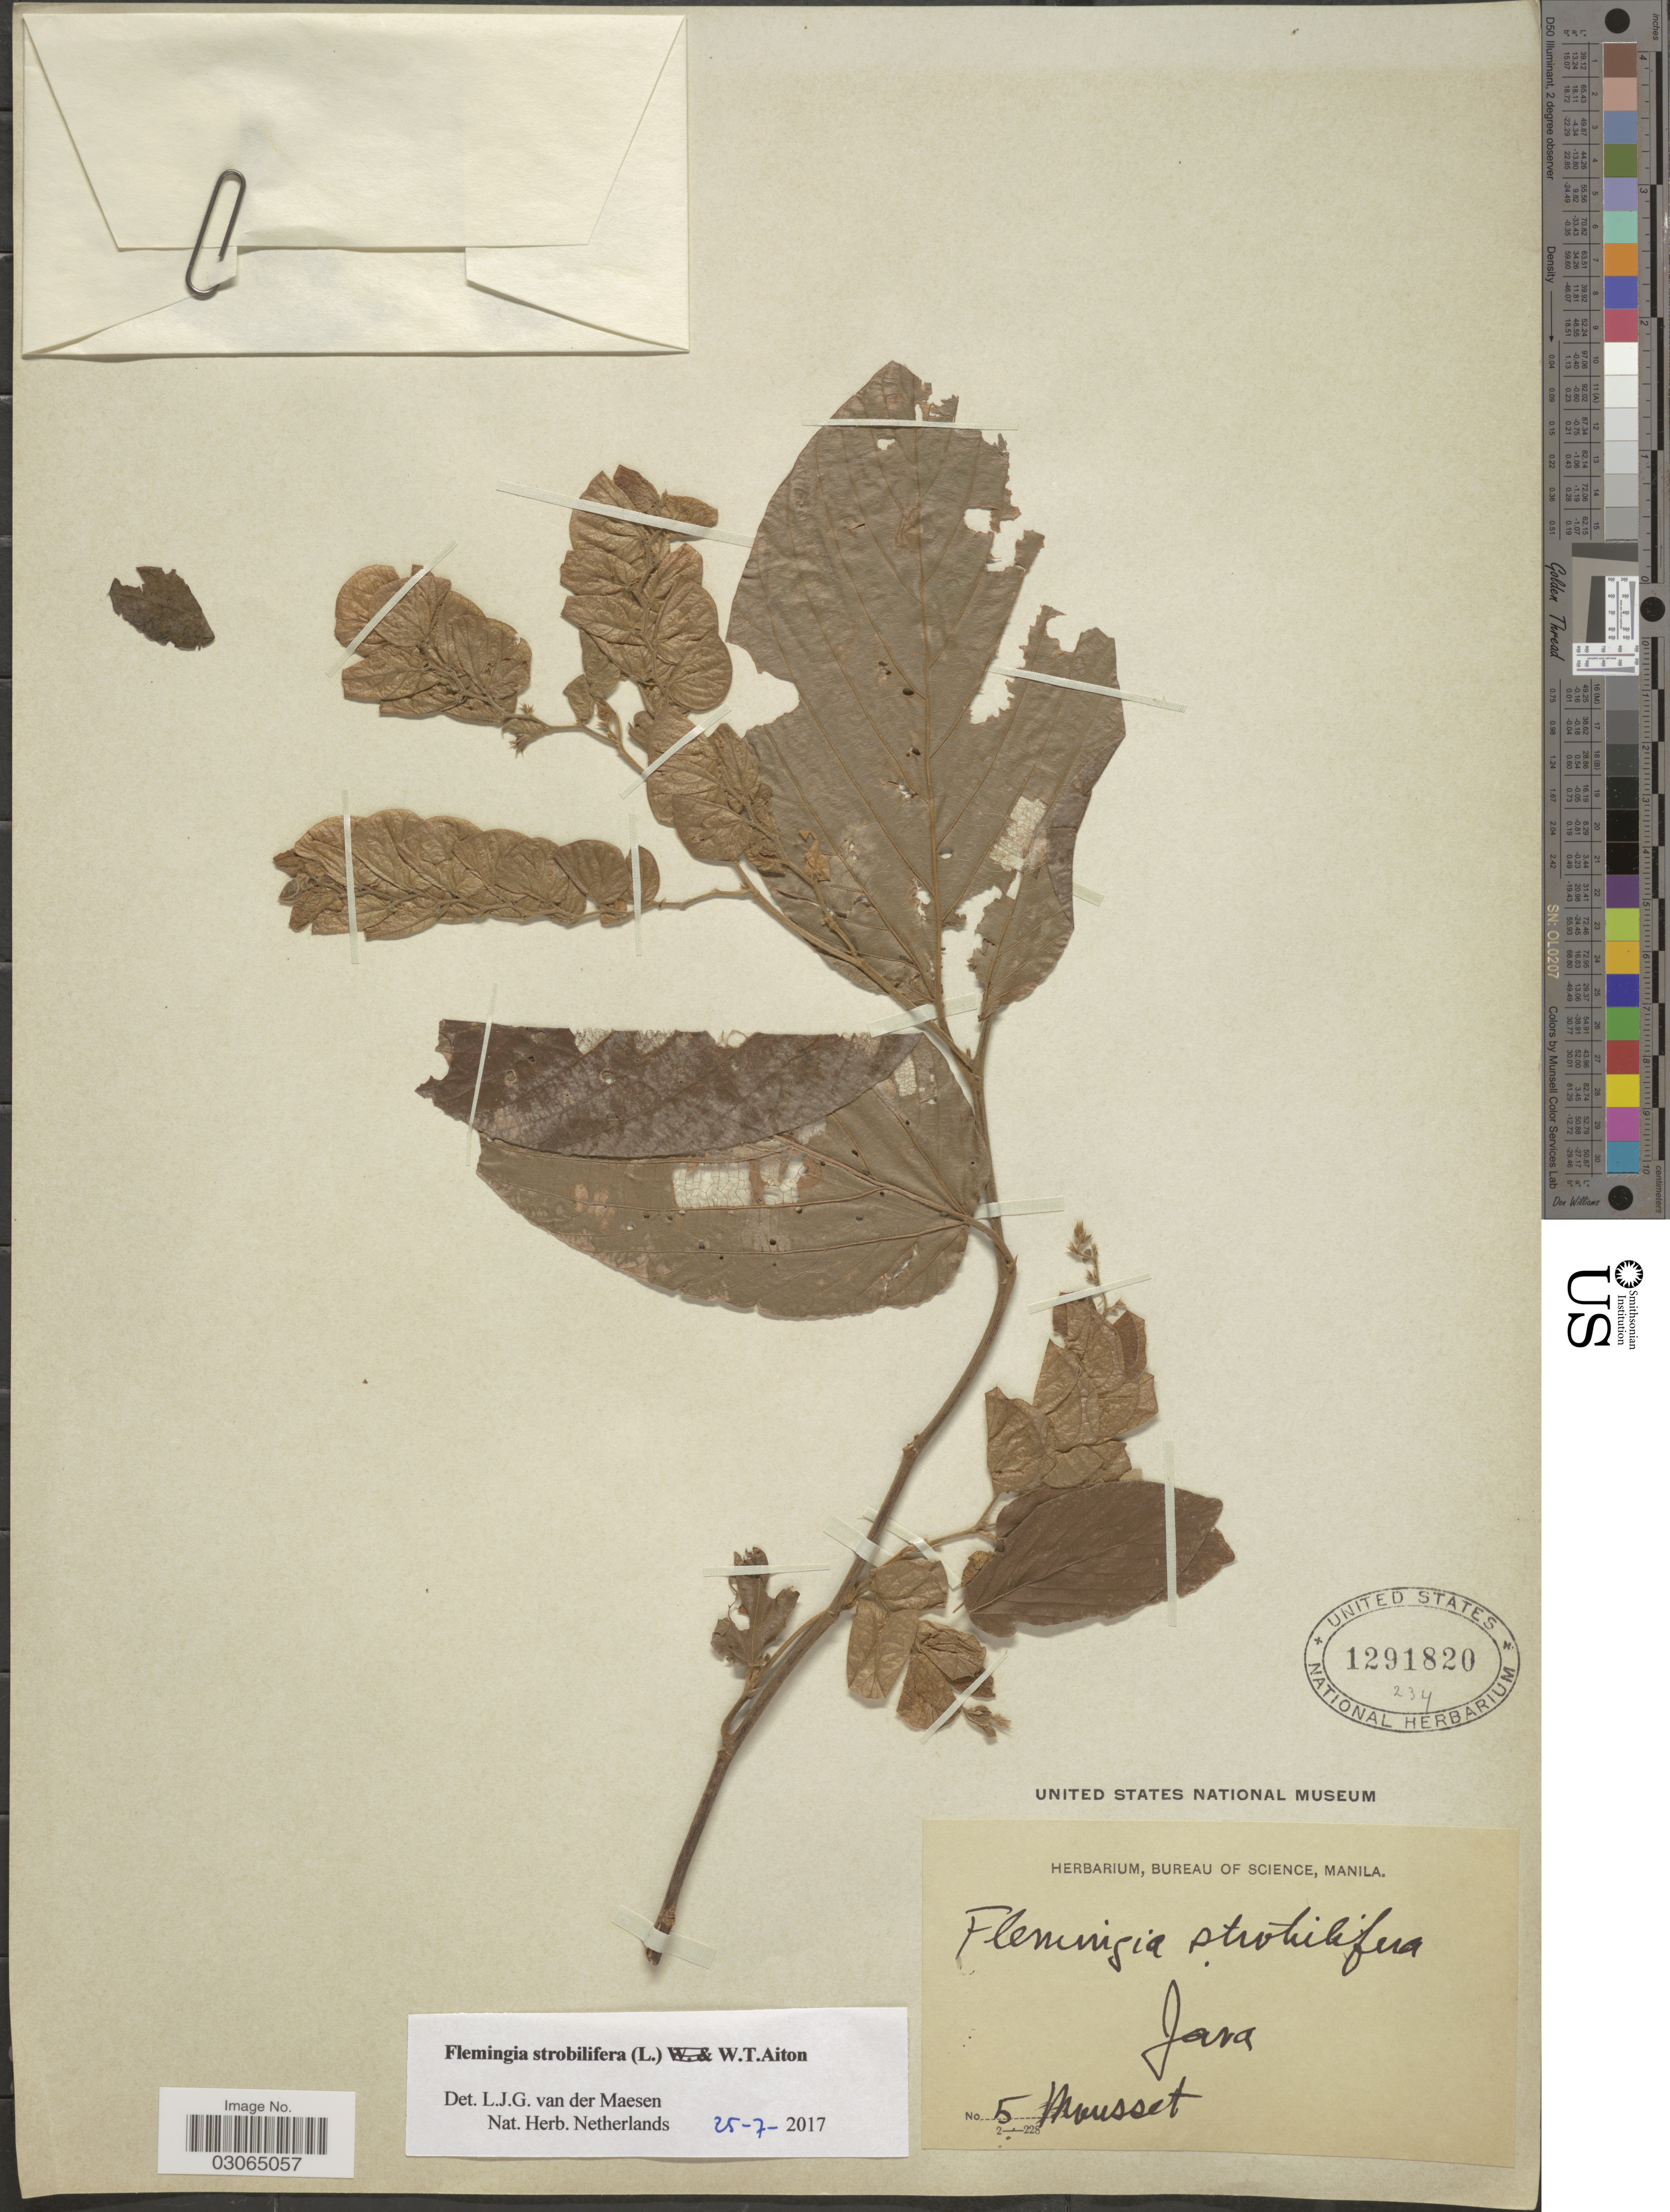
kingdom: Plantae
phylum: Tracheophyta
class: Magnoliopsida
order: Fabales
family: Fabaceae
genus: Flemingia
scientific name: Flemingia strobilifera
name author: (L.) W.T. Aiton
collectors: Mousset, --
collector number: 5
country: Indonesia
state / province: Java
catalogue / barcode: US 1291820